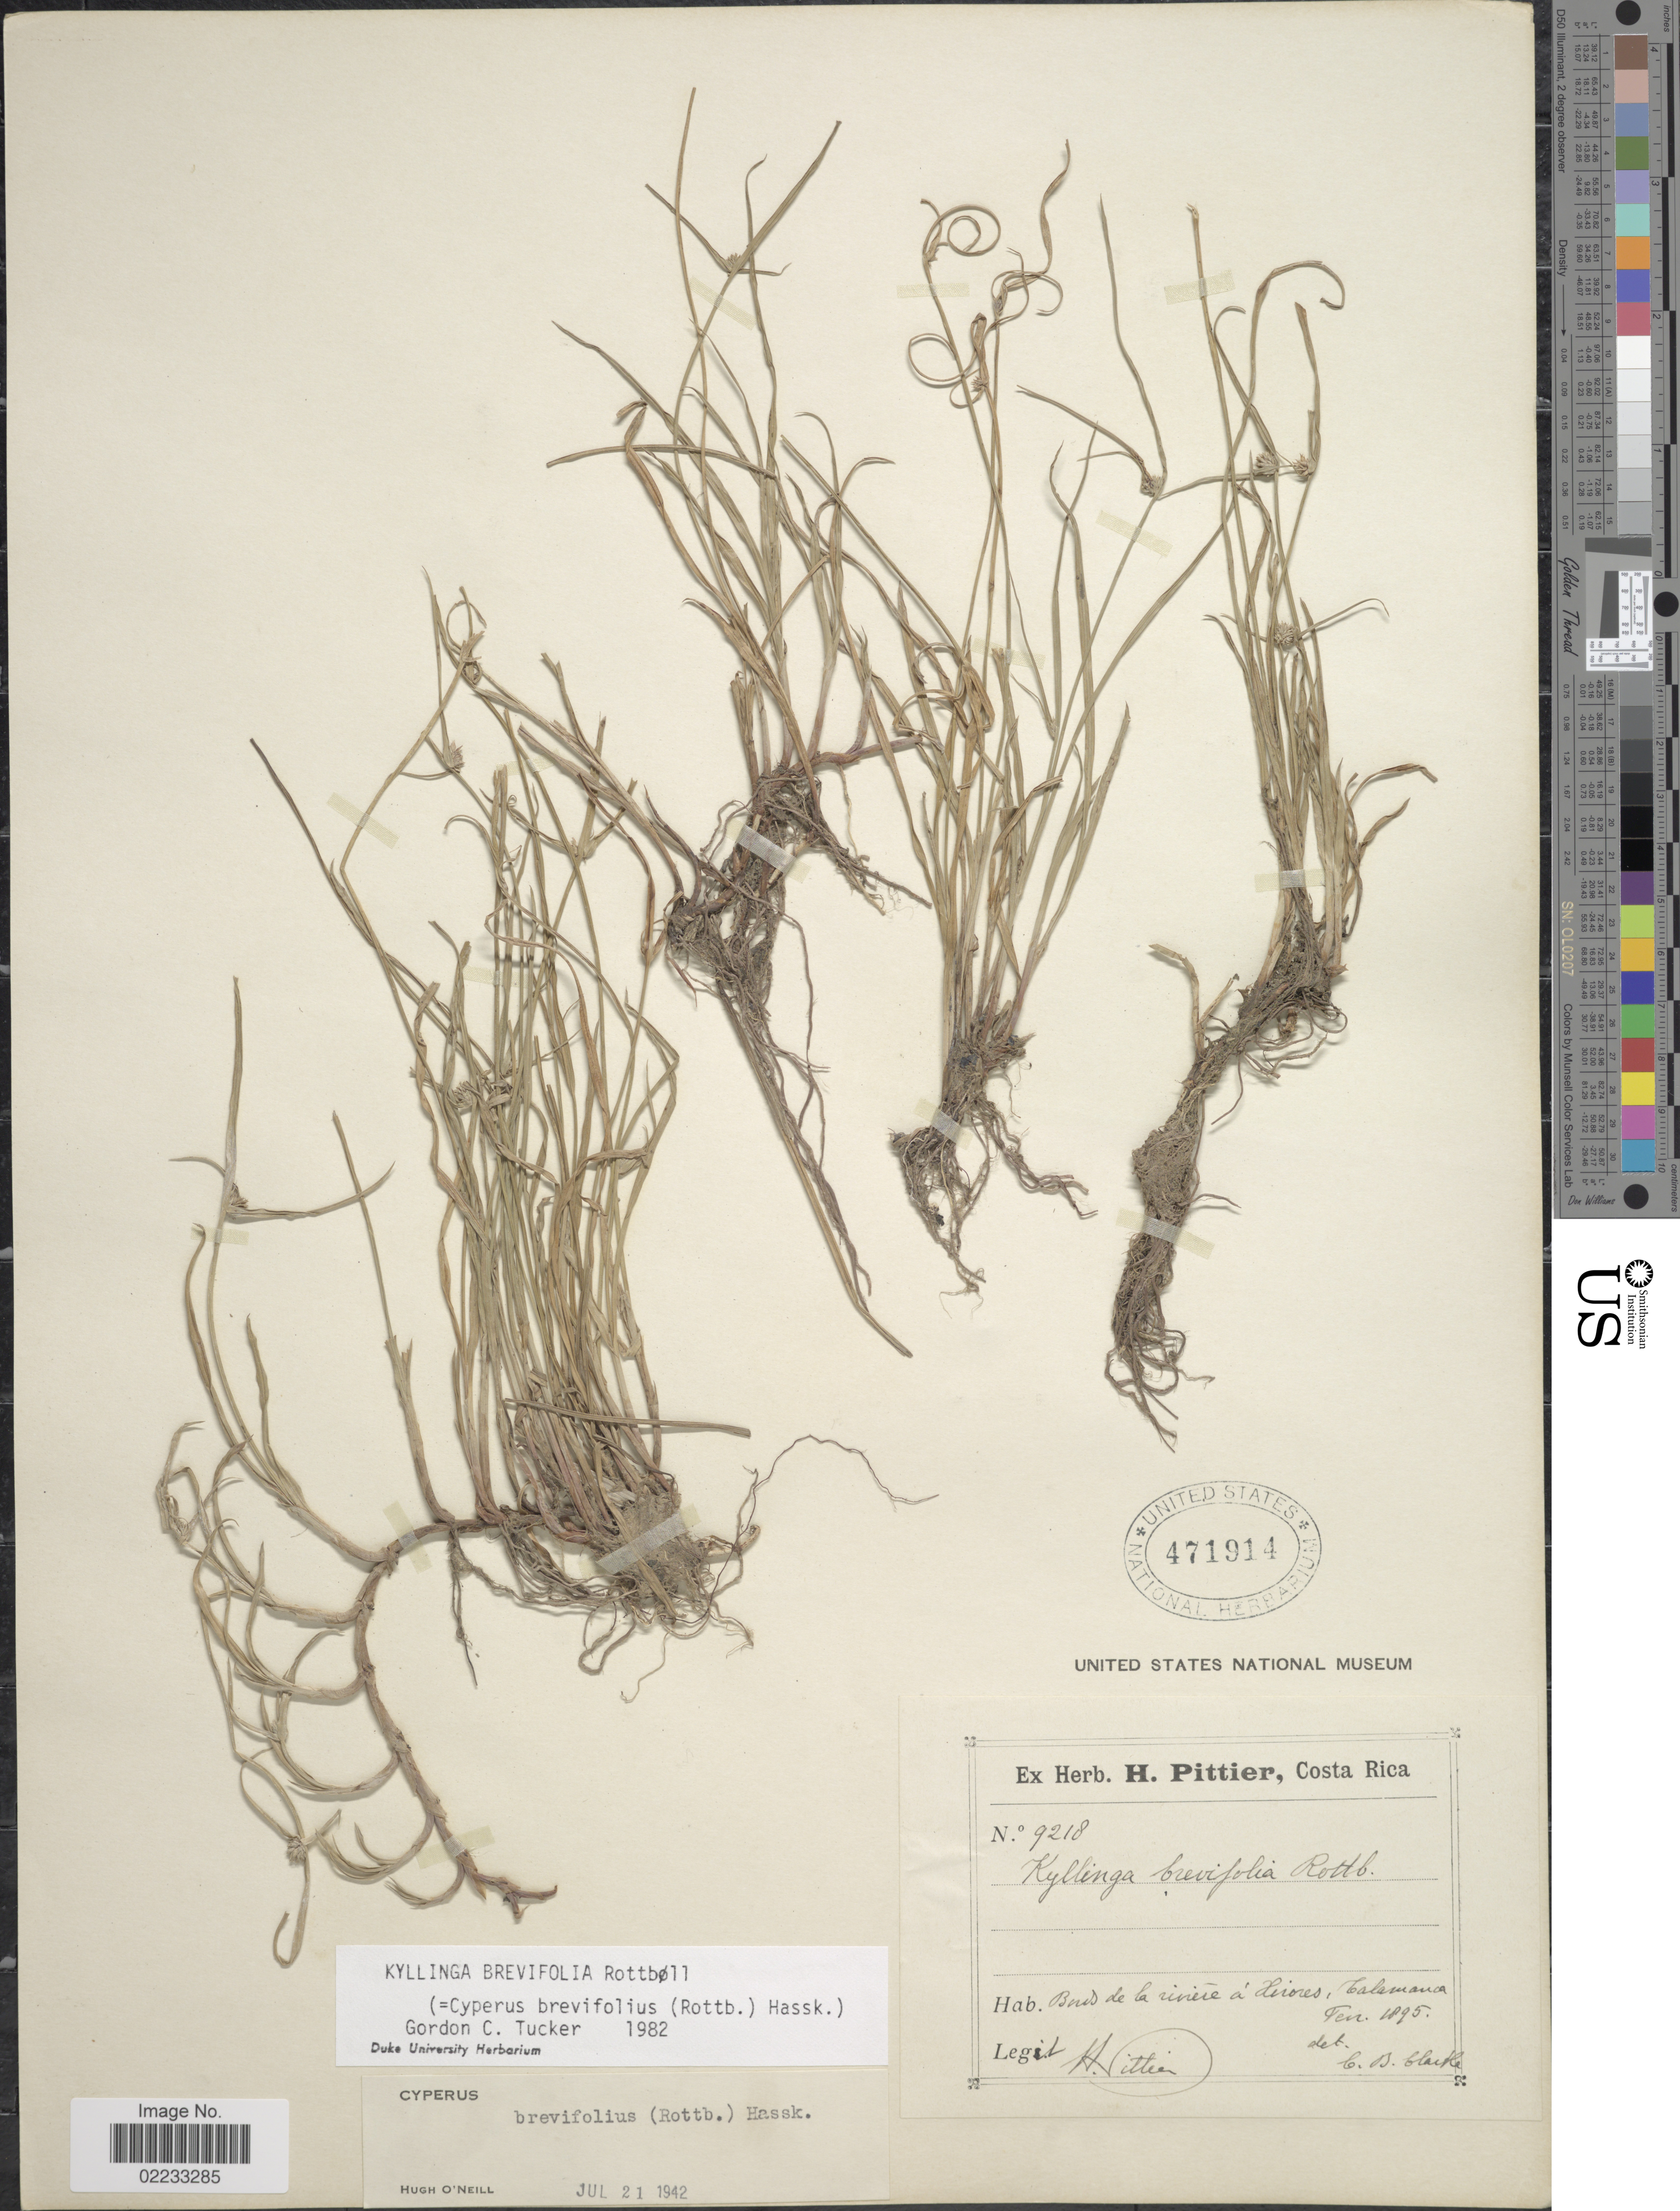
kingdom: Plantae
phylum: Tracheophyta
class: Liliopsida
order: Poales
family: Cyperaceae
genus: Cyperus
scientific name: Cyperus brevifolius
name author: (Rottb.) Hassk.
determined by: Strong, M. T., (US), Smithsonian Institution - National Museum of Natural History (UNITED STATES)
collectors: H. F. Pittier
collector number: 9218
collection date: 1895-02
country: Costa Rica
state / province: Limón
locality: Bord de la riviére a Xirores, Talamanca [Riverbank at Xiroles, Talamanca]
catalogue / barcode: US 471914